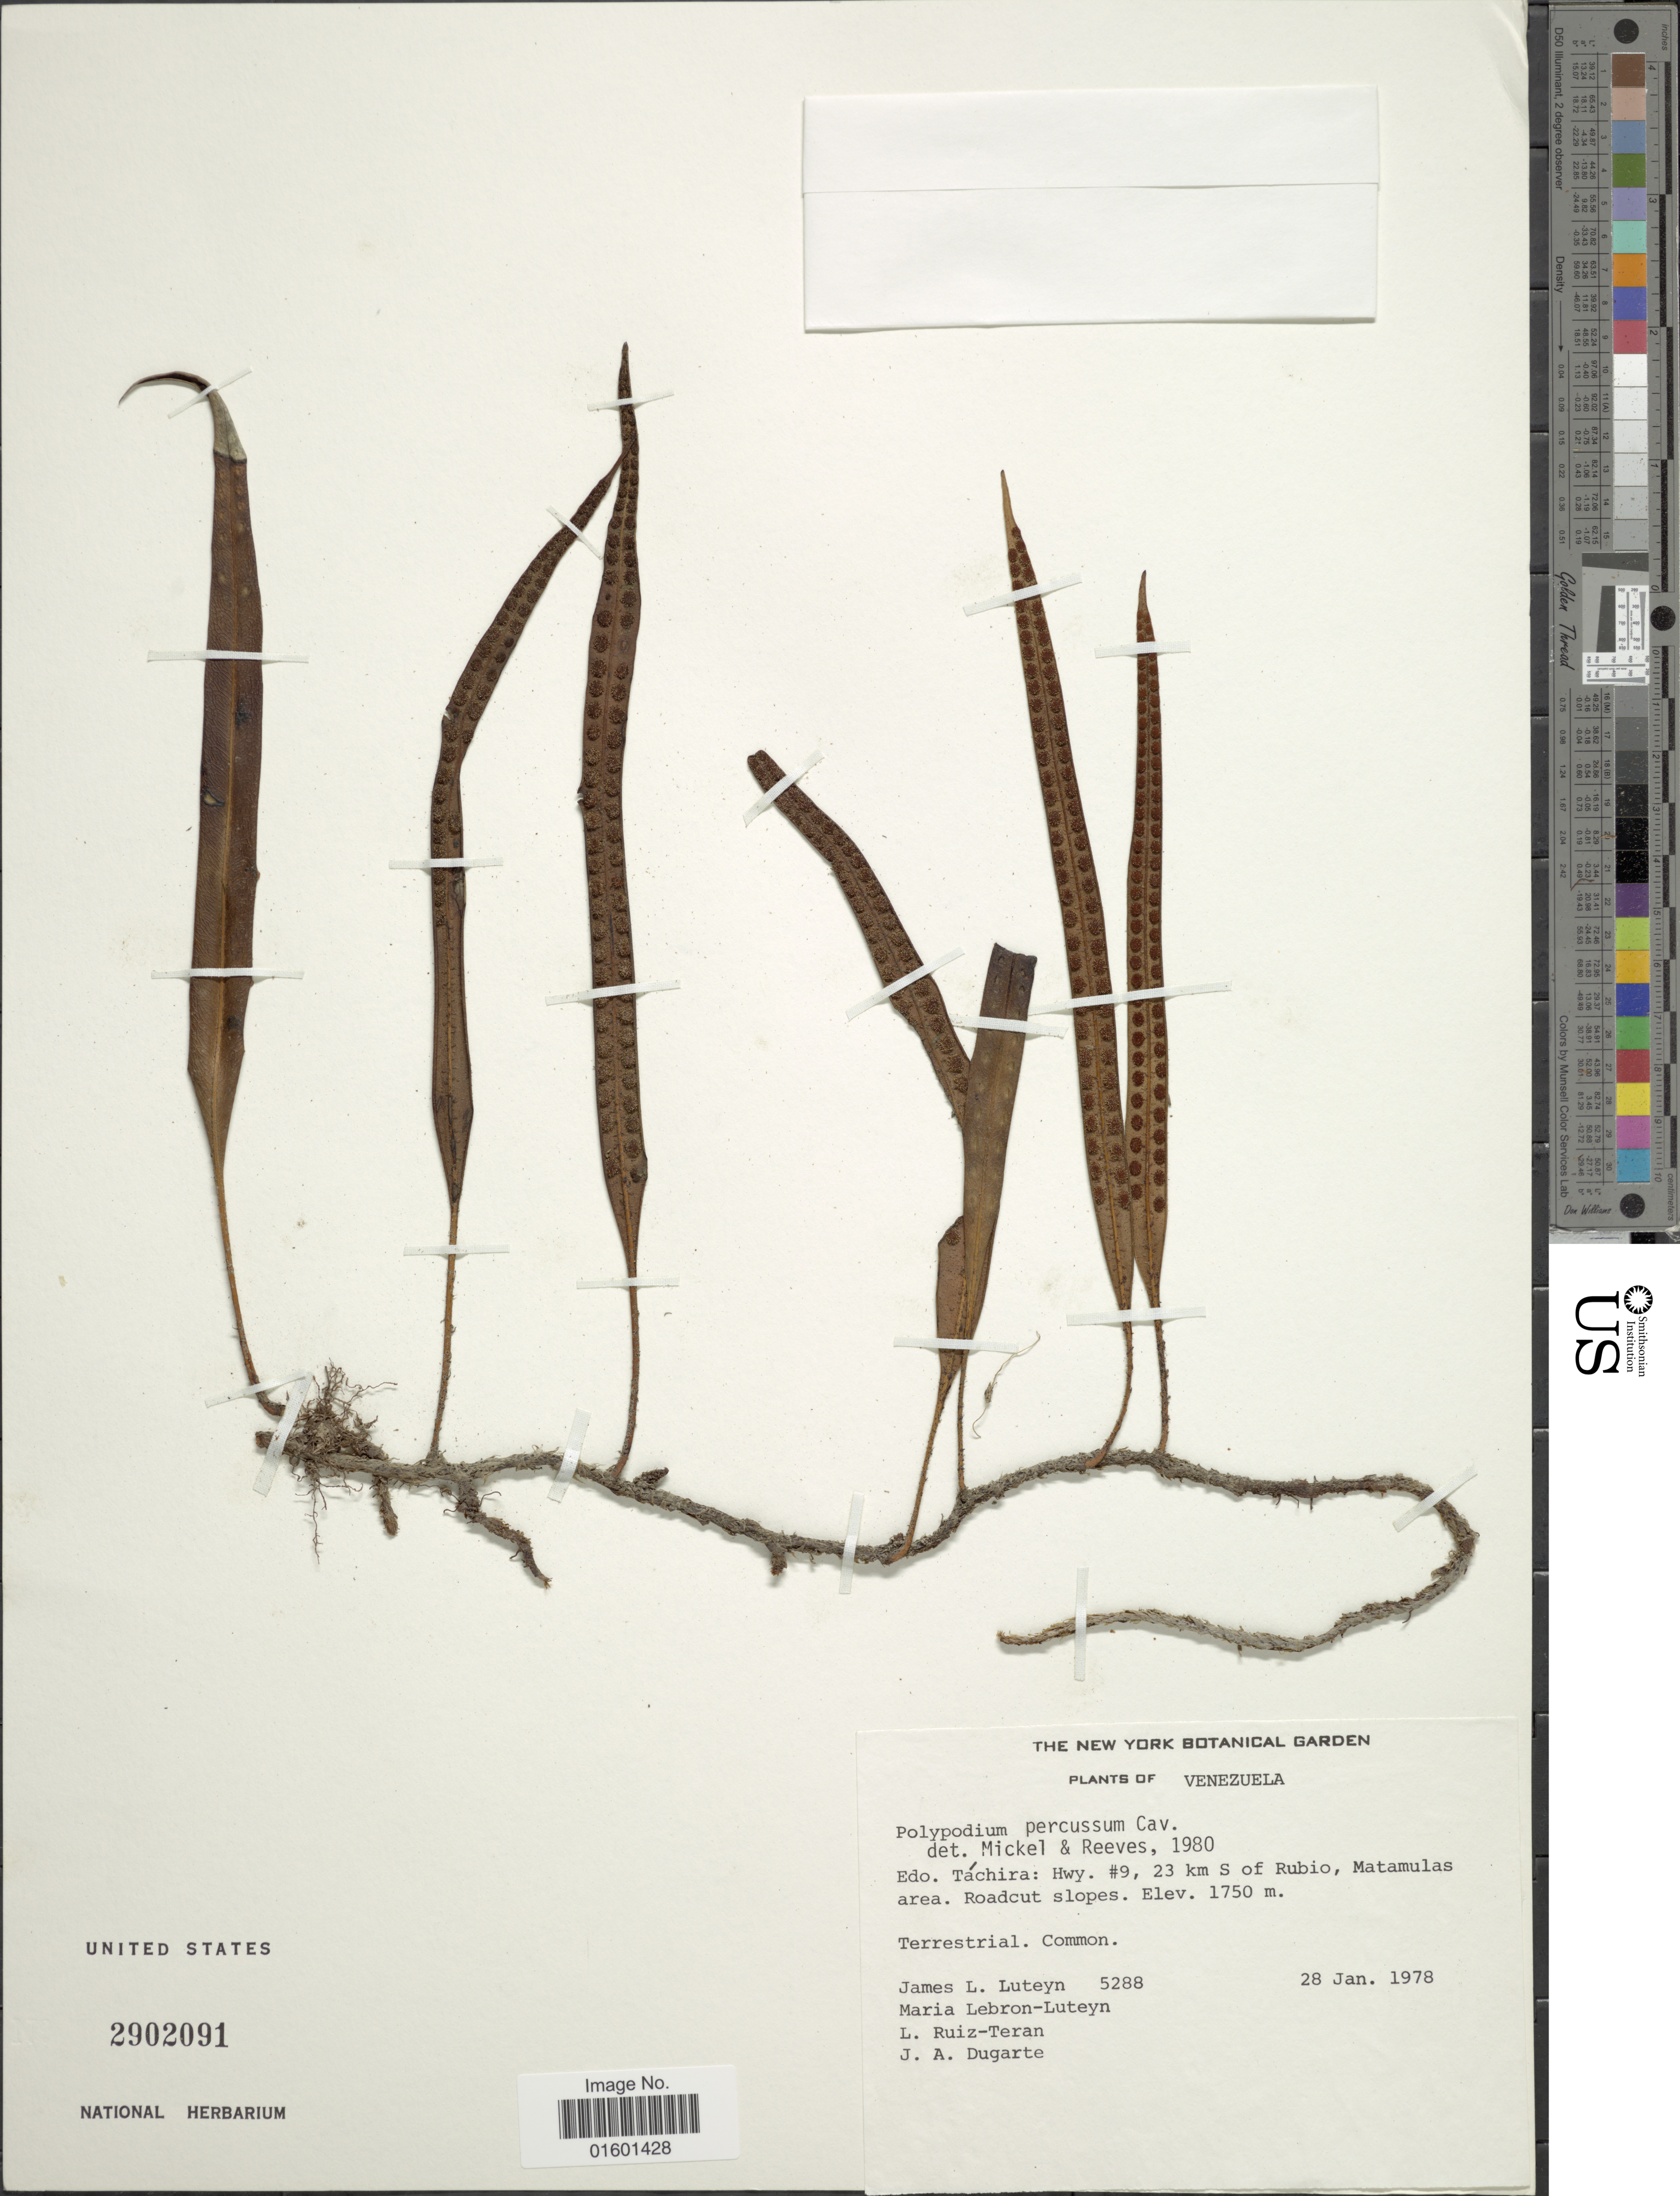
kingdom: Plantae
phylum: Tracheophyta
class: Polypodiopsida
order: Polypodiales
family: Polypodiaceae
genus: Microgramma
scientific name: Microgramma percussa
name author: (Cav.) de la Sota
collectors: J. L. Luteyn, M. L. Lebrón-Luteyn, L. E. Ruíz-Terán & J. Dugarte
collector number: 5288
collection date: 1978-01-28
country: Venezuela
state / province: Tachira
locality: Hwy. #9, 23 km S of Rubio, Matamulas area. Roadcut slopes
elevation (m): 1750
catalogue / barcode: US 2902091